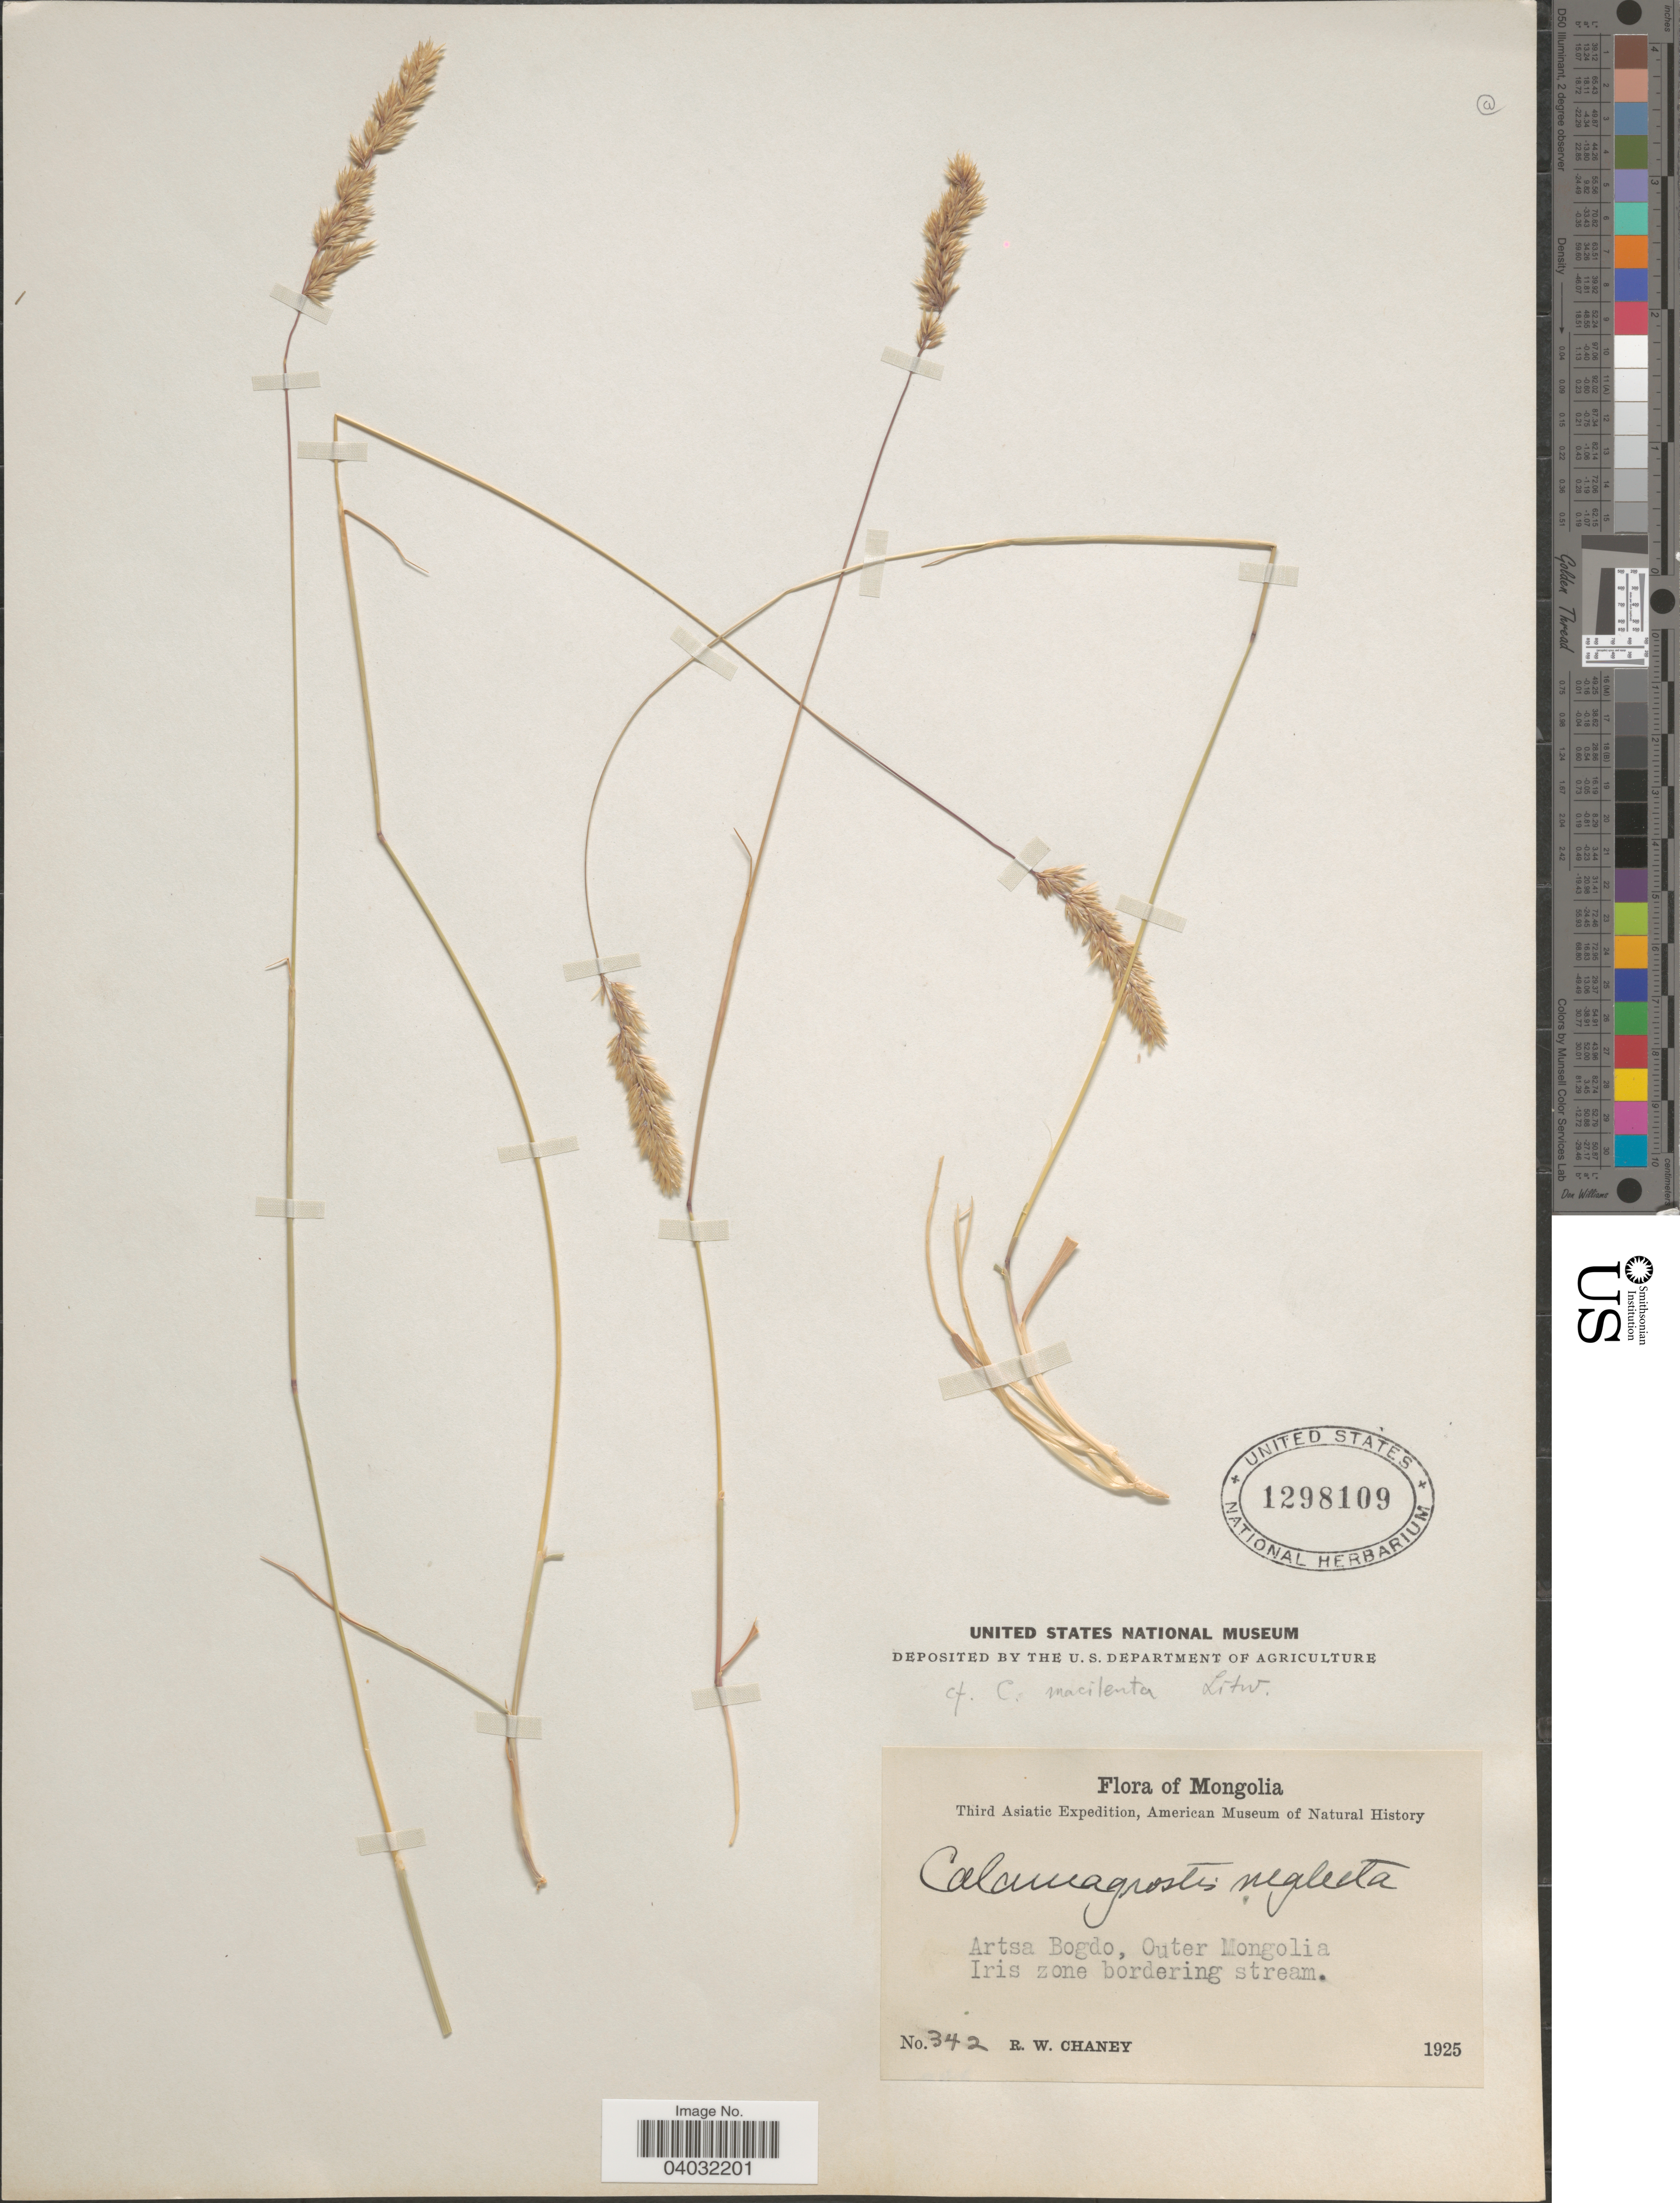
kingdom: Plantae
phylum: Tracheophyta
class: Liliopsida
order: Poales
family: Poaceae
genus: Calamagrostis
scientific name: Calamagrostis macilenta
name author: (Griseb.) Litv.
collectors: R. Chaney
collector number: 342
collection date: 1925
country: Mongolia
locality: Mongolia. Artsa Bogdo, Outer Mongolia. Iris zone bordering stream.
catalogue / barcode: US 1298109